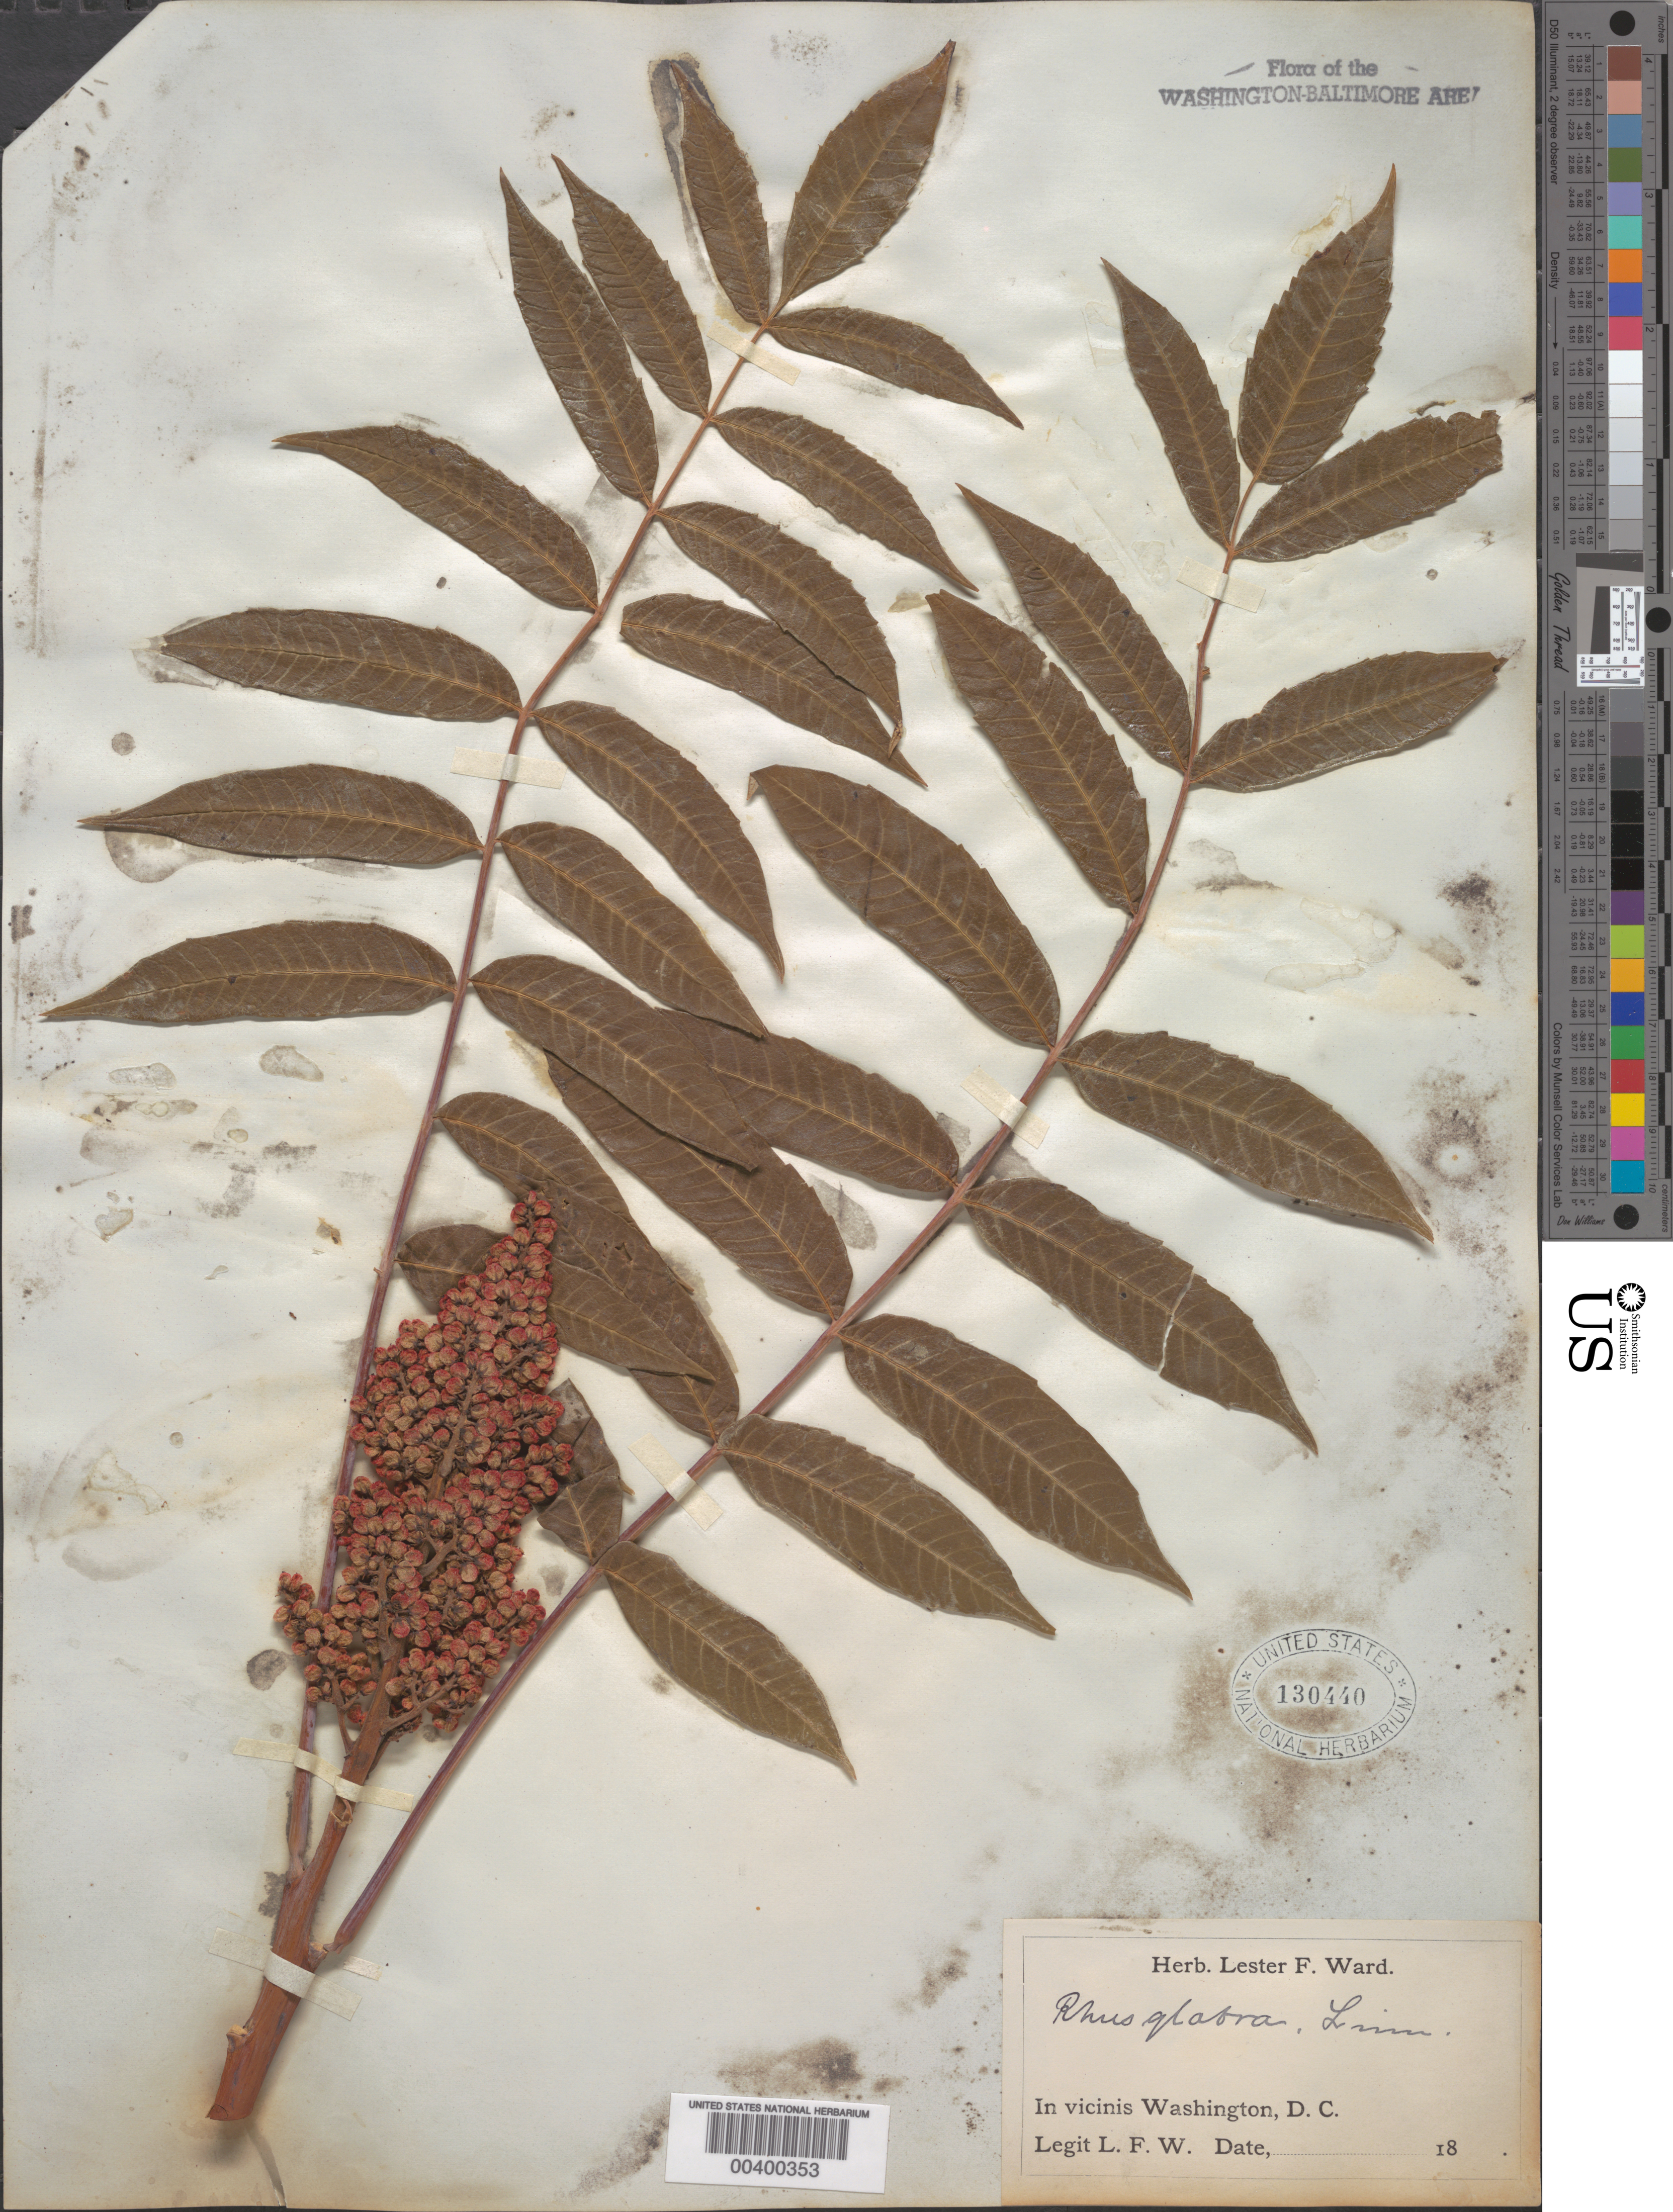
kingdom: Plantae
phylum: Tracheophyta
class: Magnoliopsida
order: Sapindales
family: Anacardiaceae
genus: Rhus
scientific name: Rhus glabra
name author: L.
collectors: L. F. Ward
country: United States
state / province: District of Columbia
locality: Washington DC Area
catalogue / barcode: US 130440